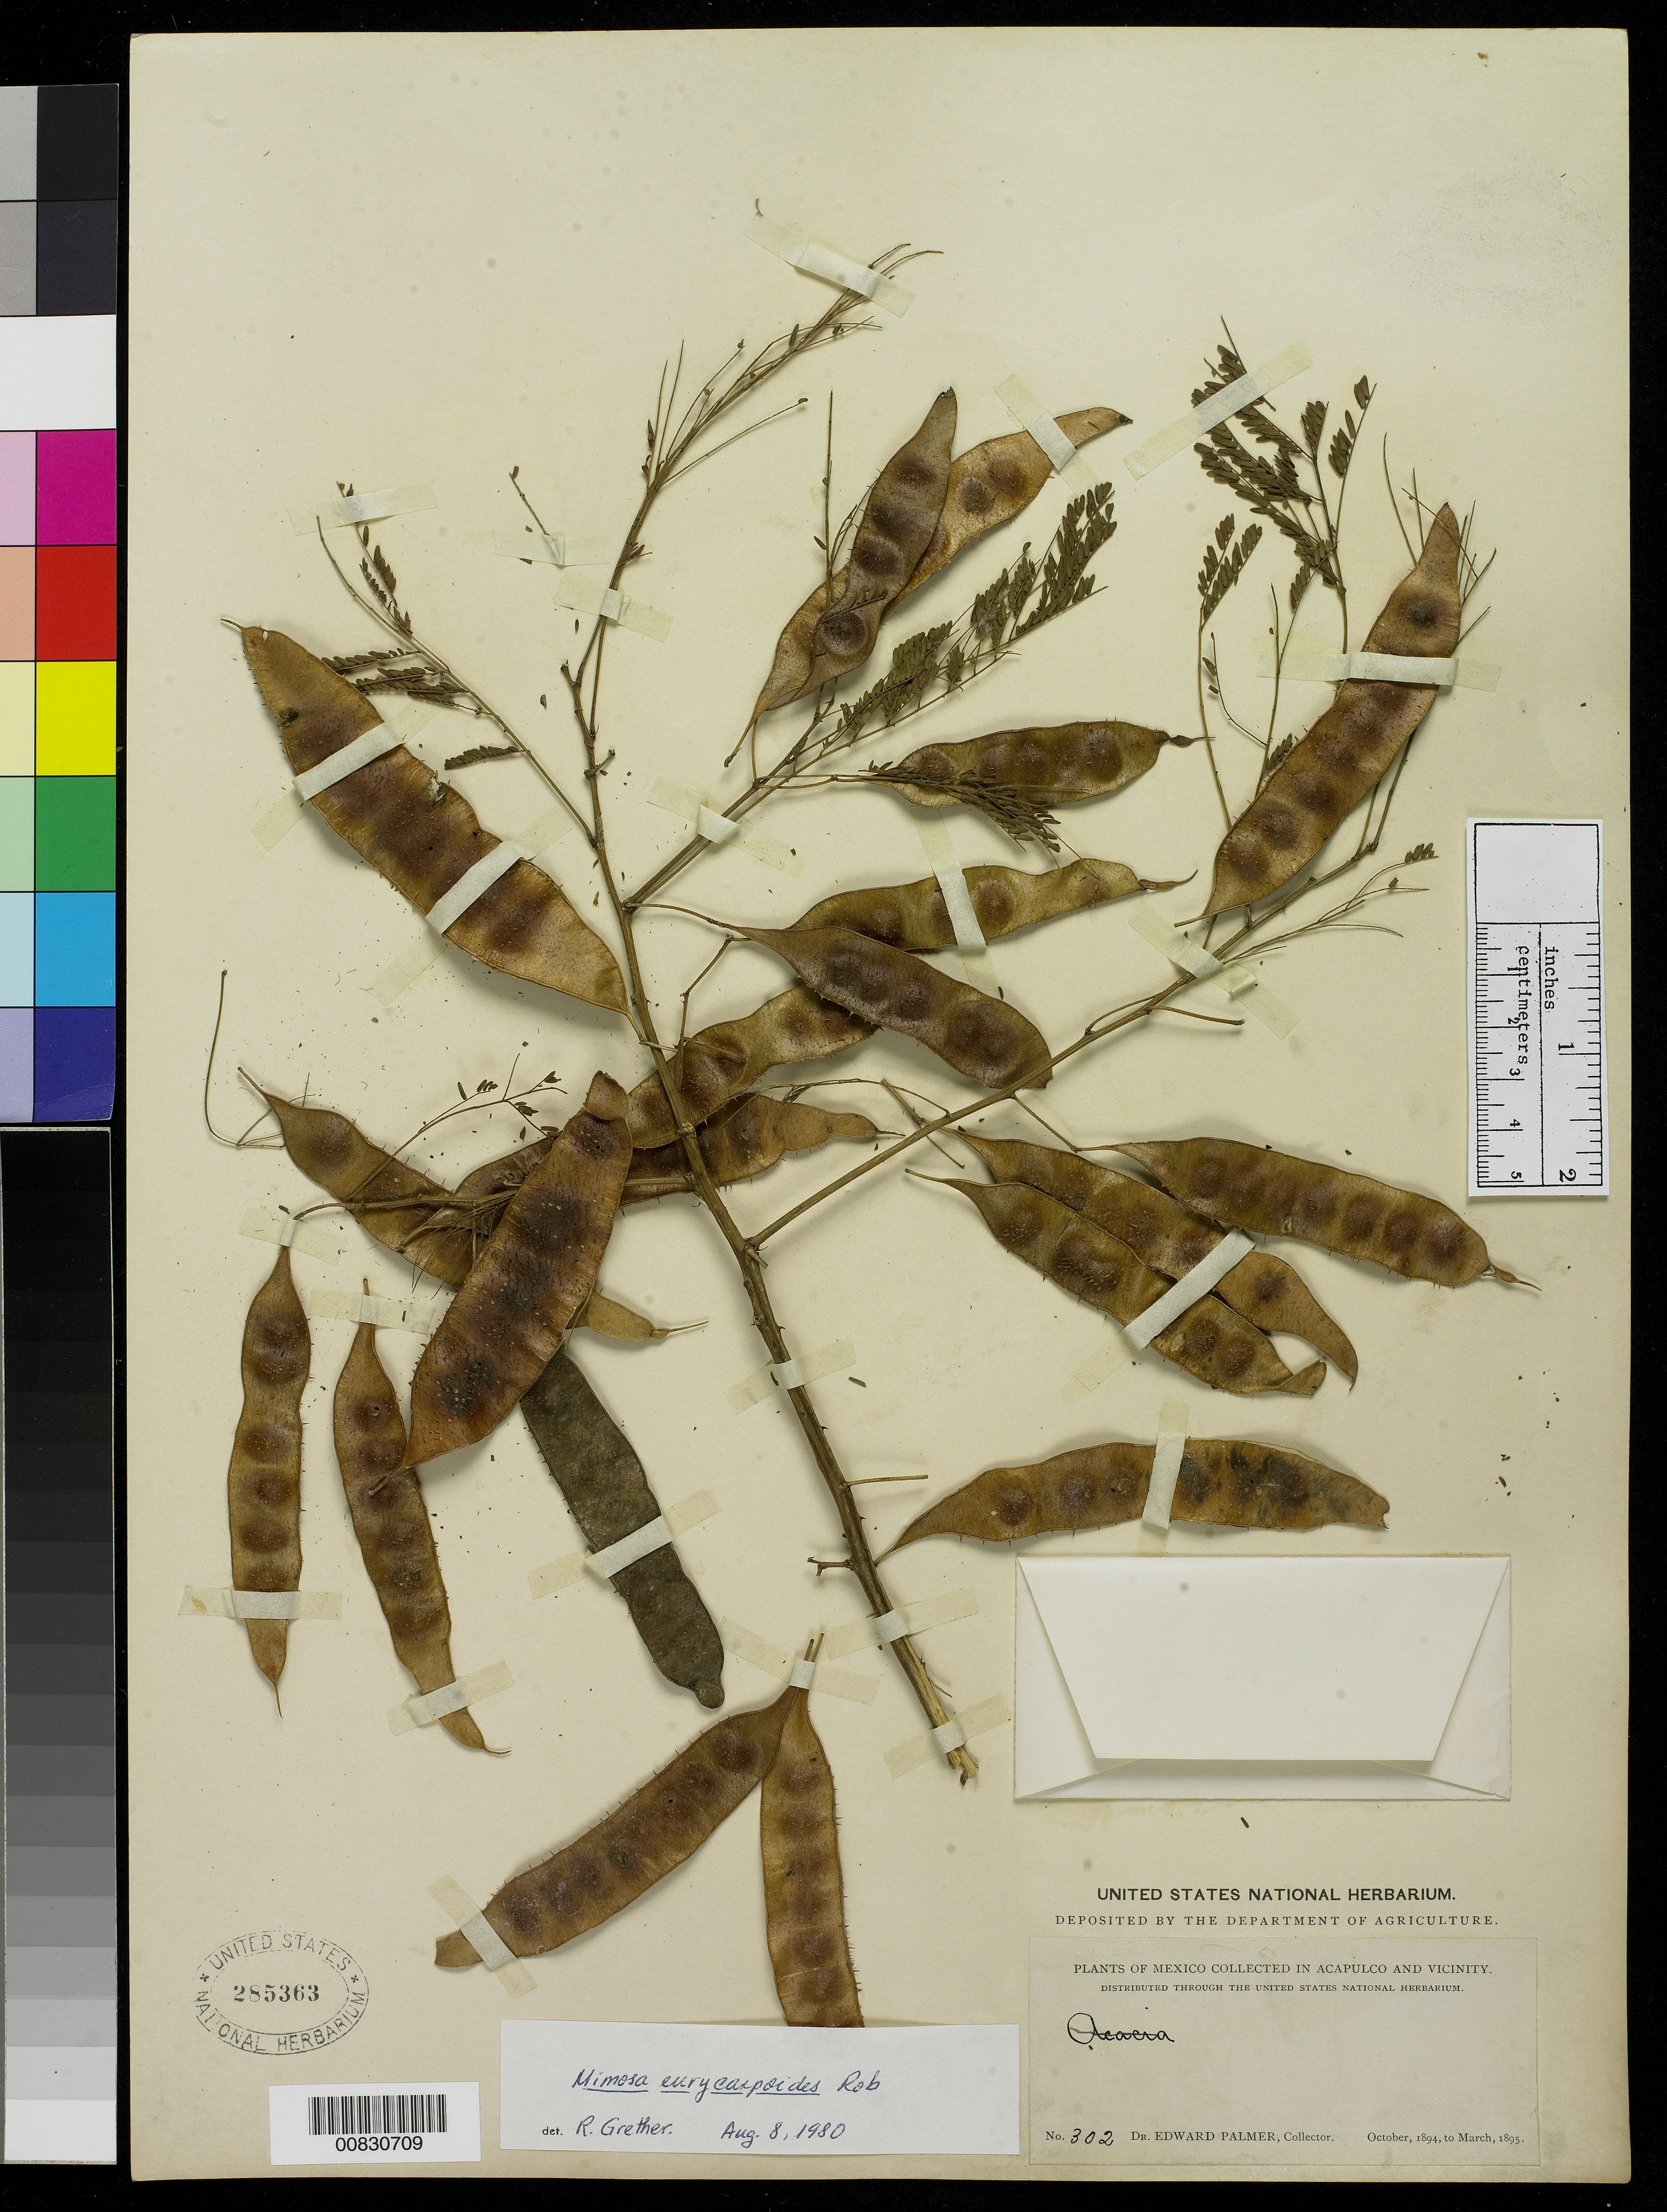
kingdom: Plantae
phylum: Tracheophyta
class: Magnoliopsida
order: Fabales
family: Fabaceae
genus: Mimosa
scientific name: Mimosa eurycarpoides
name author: B.L. Rob.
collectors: E. Palmer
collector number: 302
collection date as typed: Oct 1894 to -- Mar 1895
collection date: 1894-10/1895-03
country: Mexico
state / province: Guerrero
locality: Acapulco, Guerrero and vicinity.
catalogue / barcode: US 285363